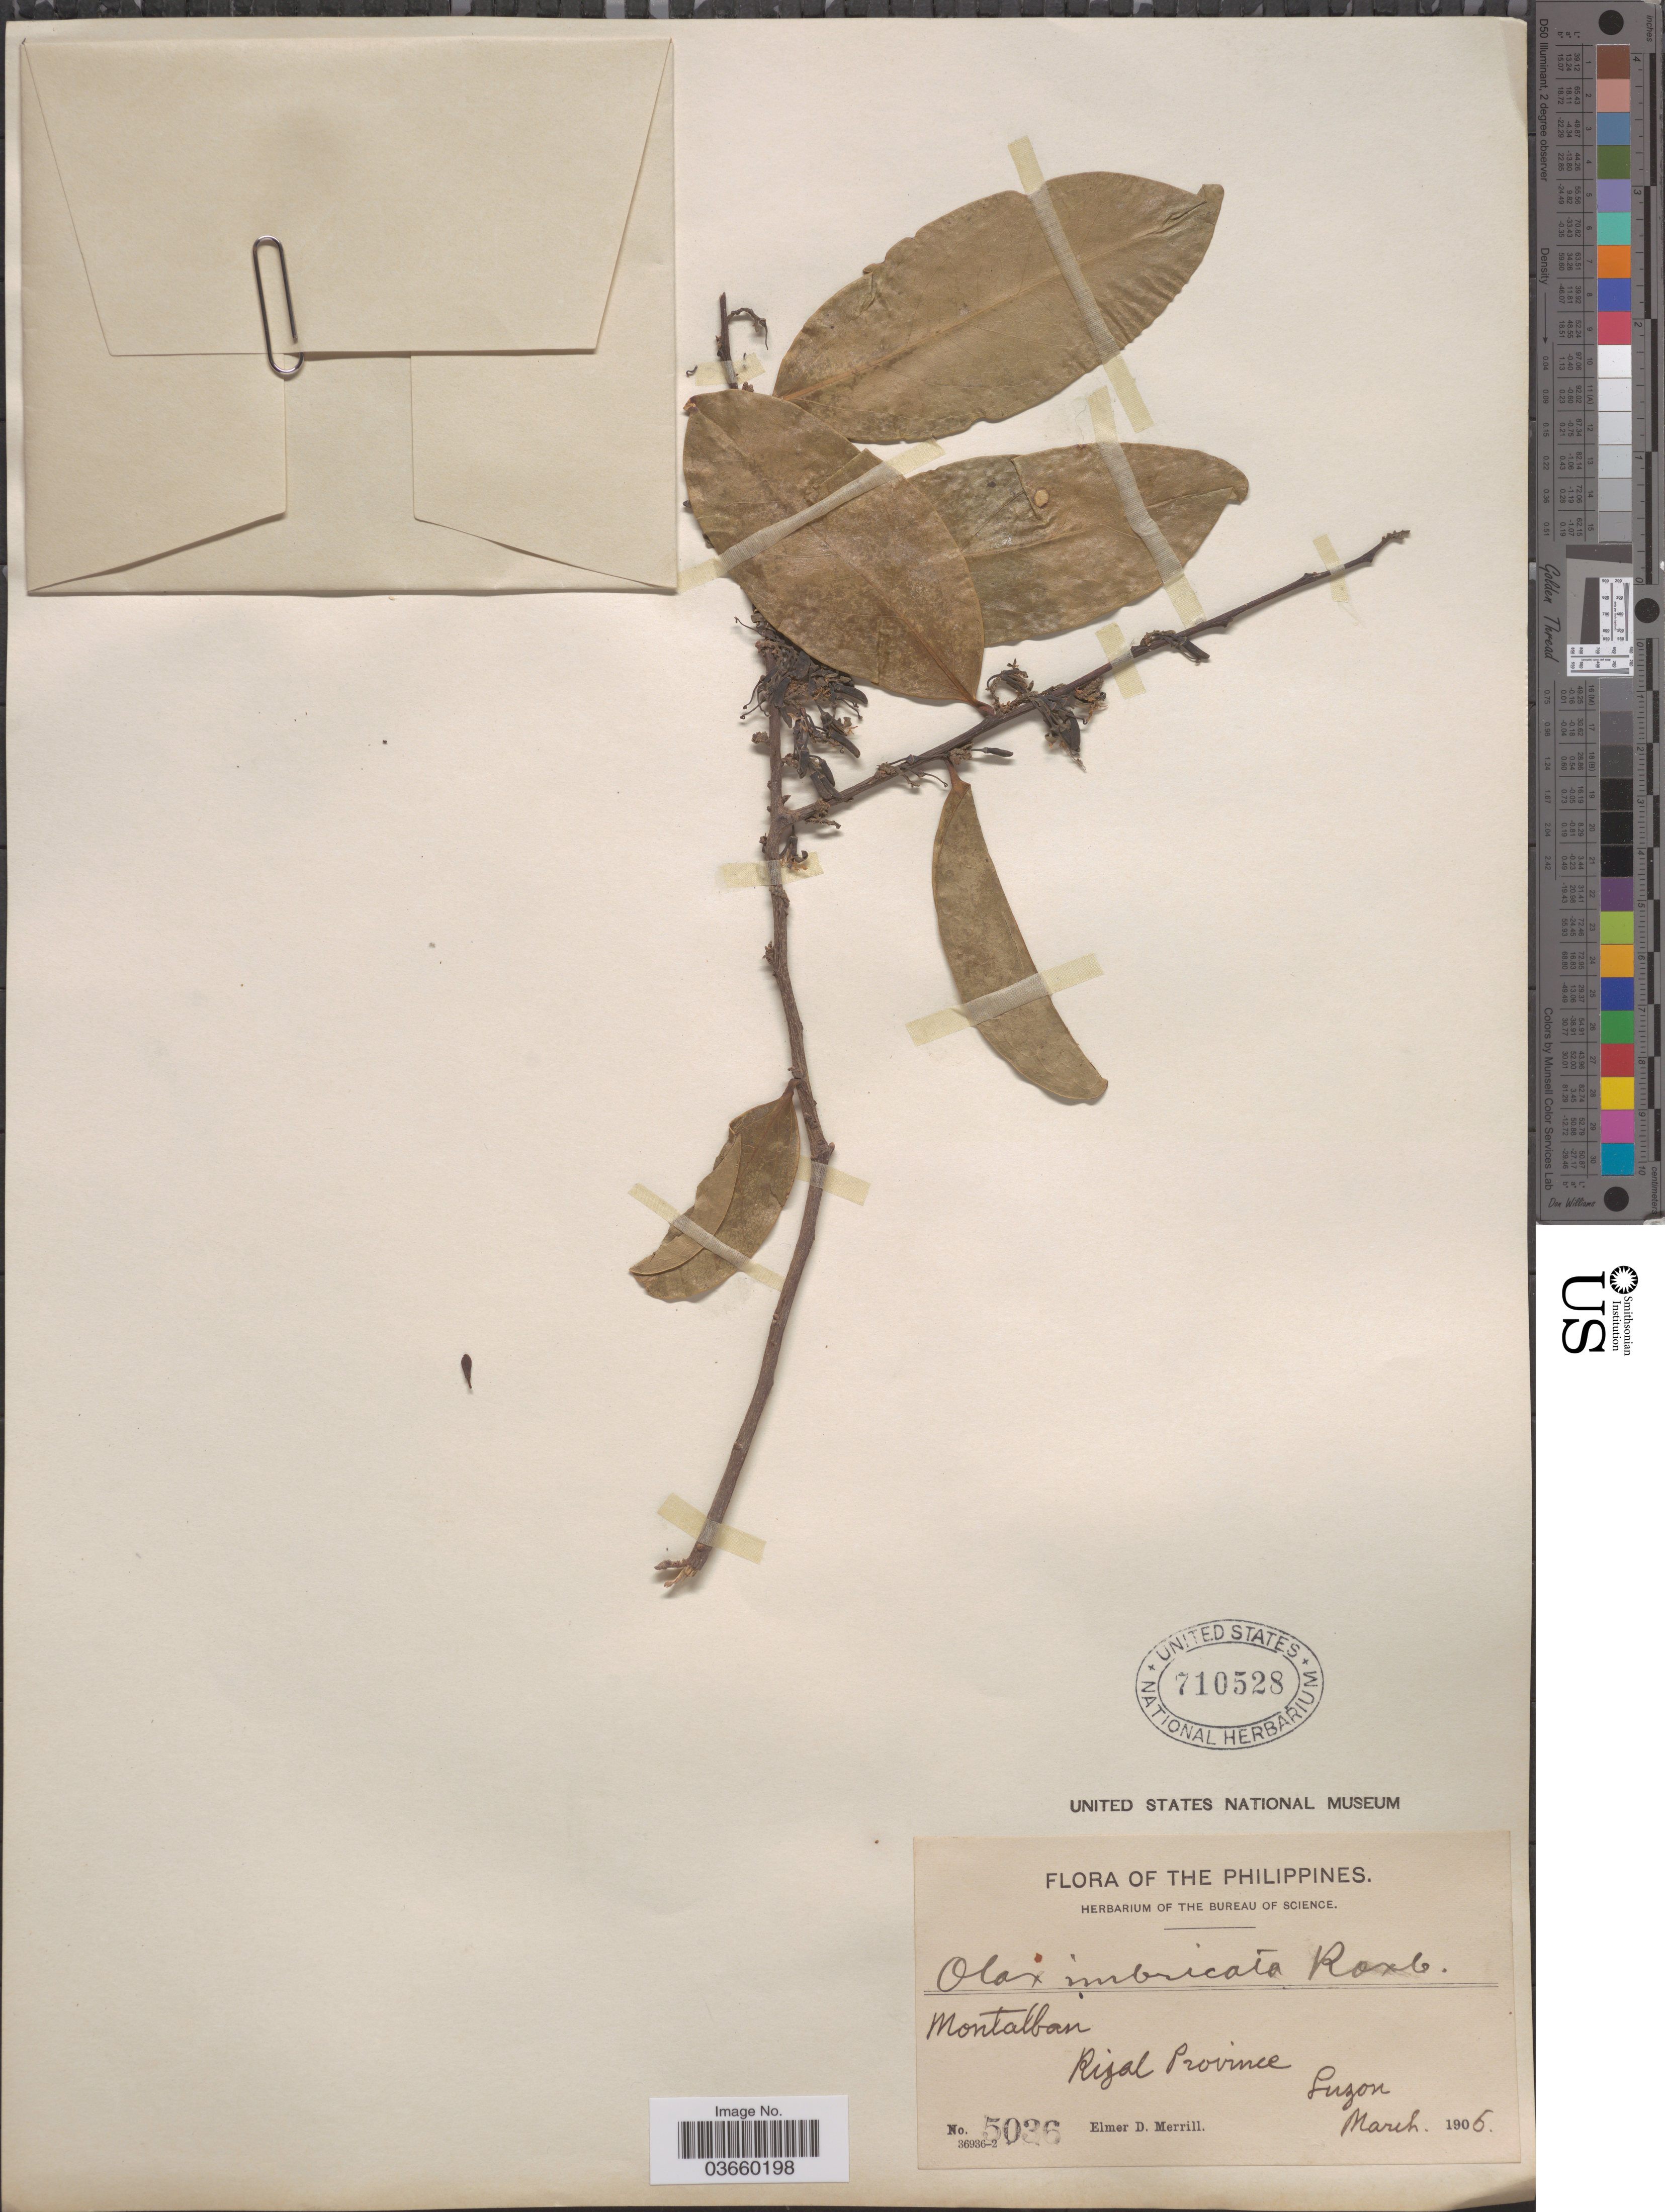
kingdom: Plantae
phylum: Tracheophyta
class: Magnoliopsida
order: Santalales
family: Olacaceae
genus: Olax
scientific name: Olax imbricata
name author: Roxb.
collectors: E. D. Merrill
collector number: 5036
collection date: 1905-03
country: Philippines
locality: Montalban, Rizal Province, Luzon.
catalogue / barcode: US 710528